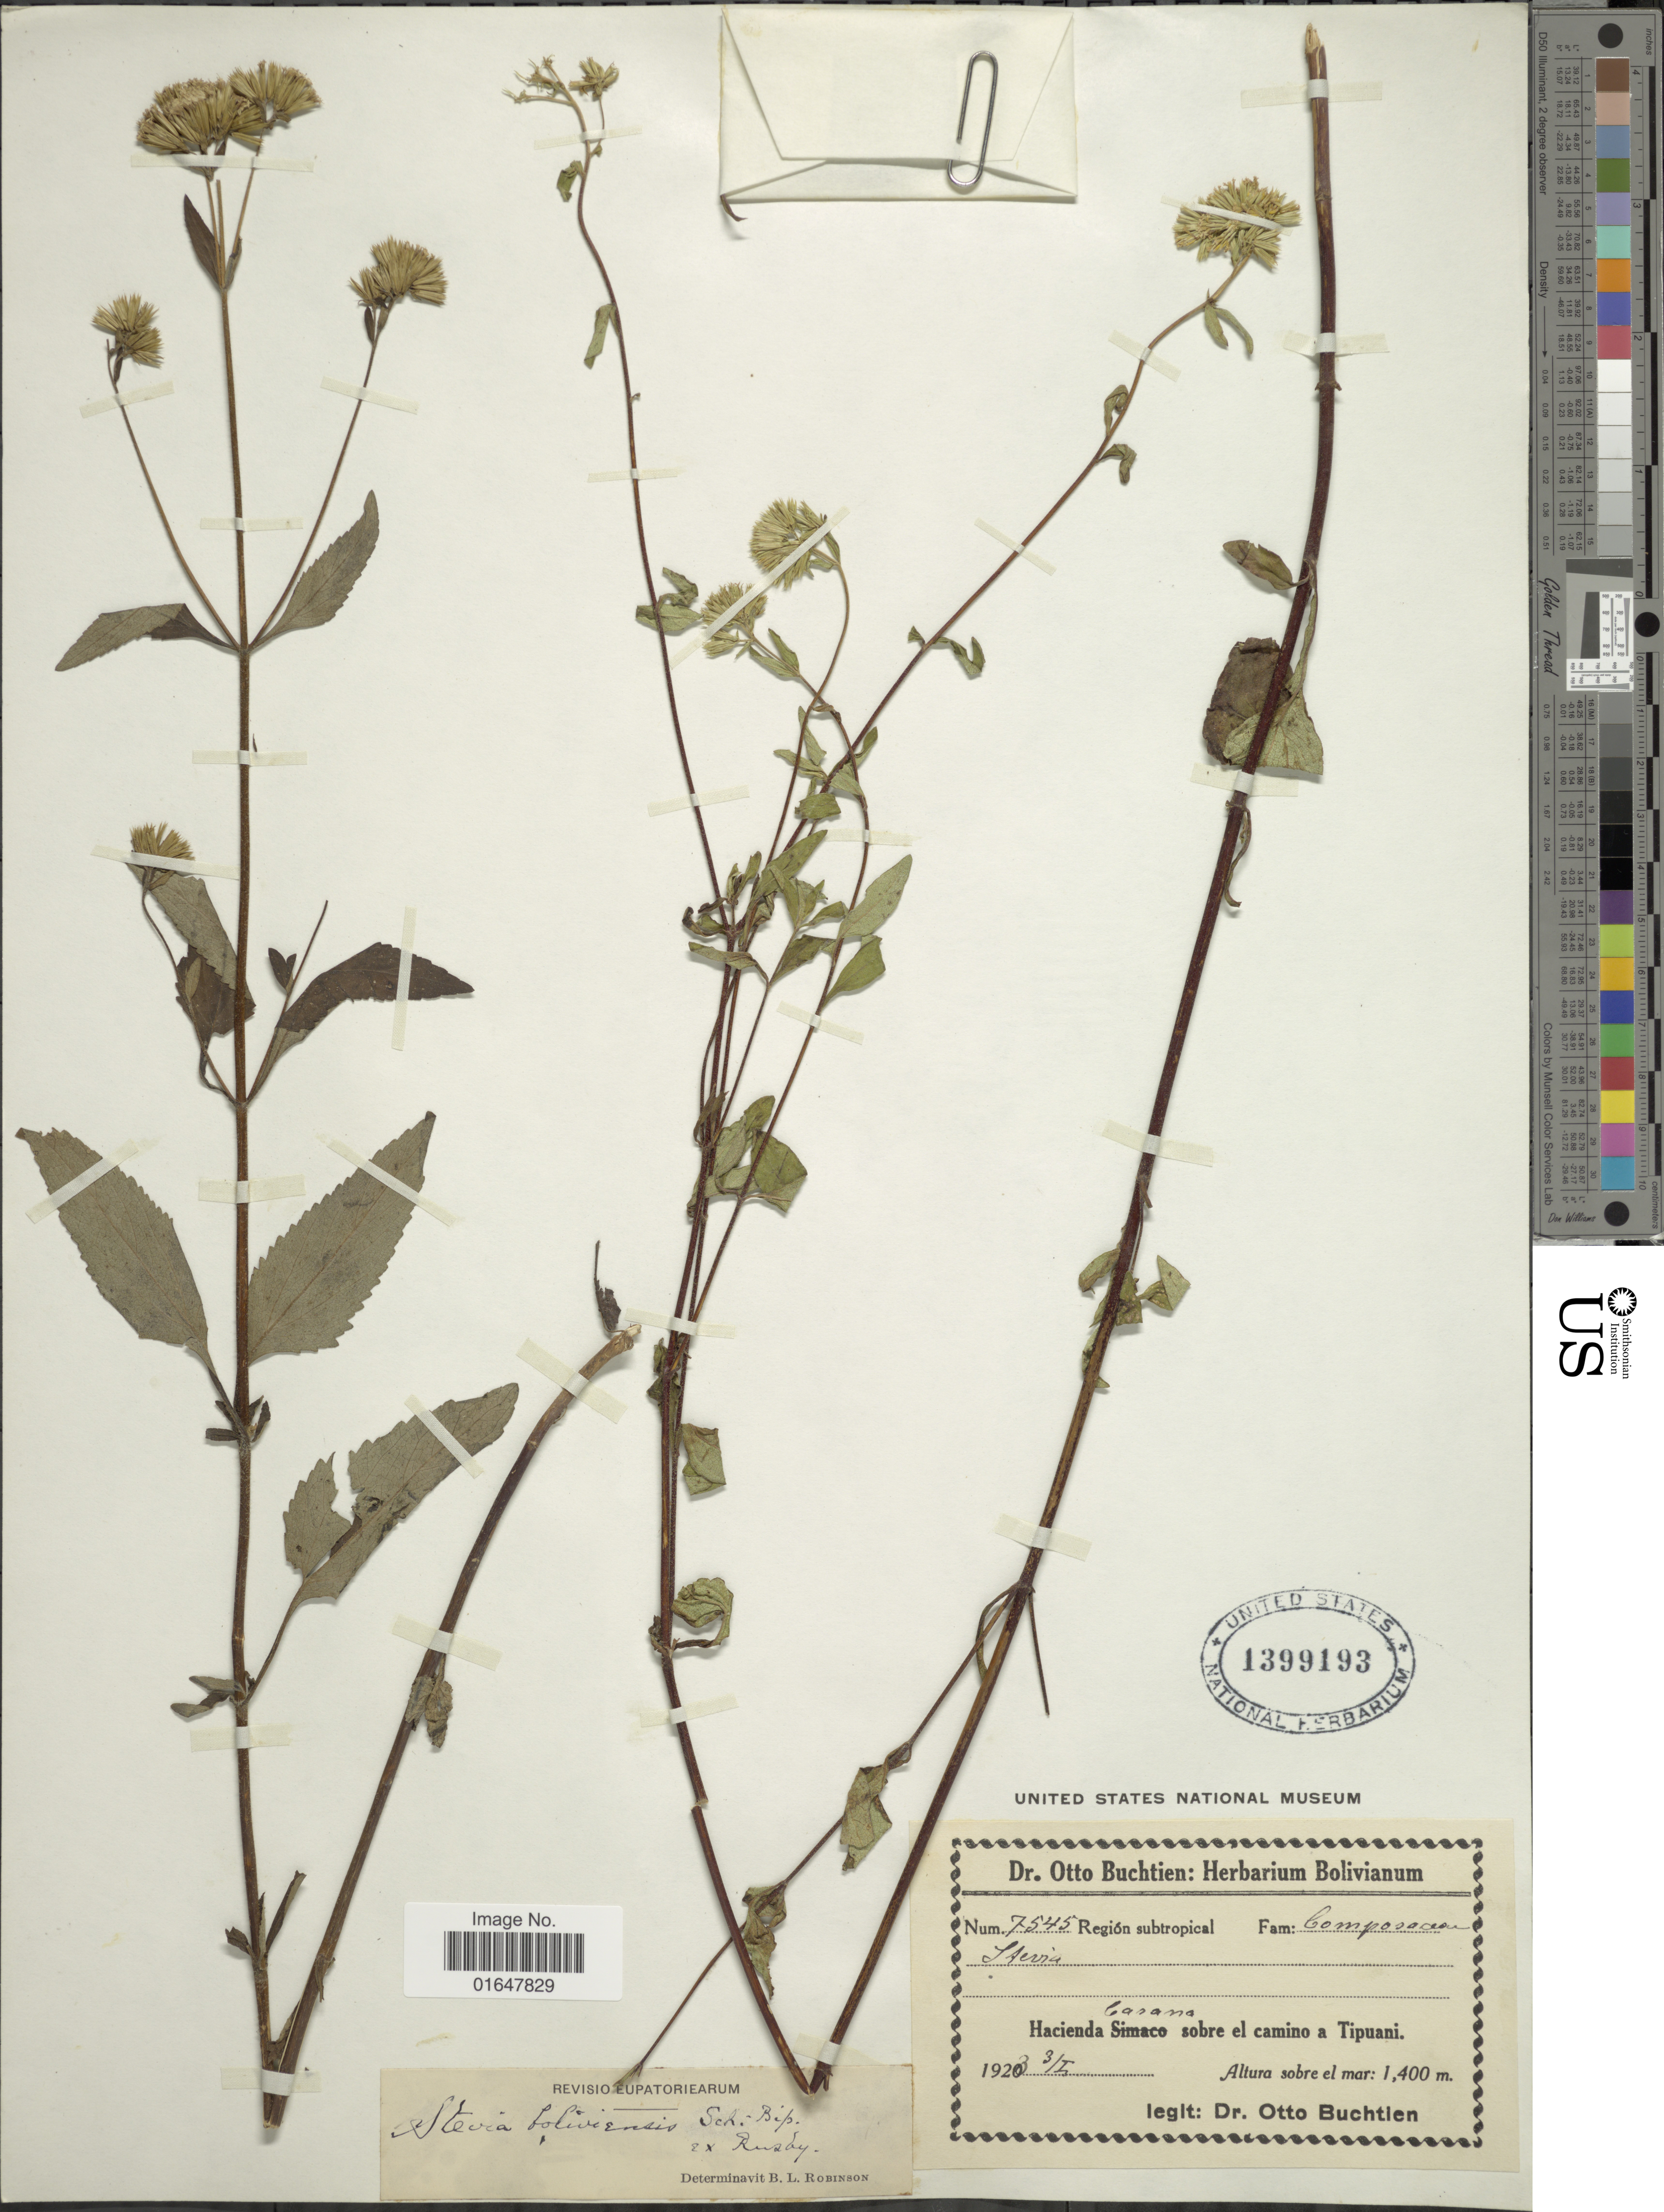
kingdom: Plantae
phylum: Tracheophyta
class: Magnoliopsida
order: Asterales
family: Asteraceae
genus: Stevia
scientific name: Stevia boliviensis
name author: Sch. Bip. ex Rusby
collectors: O. Buchtien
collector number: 7545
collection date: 1923-01-03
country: Bolivia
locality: Hacienda Casana sobre el camino a Tipuani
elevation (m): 1400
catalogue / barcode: US 1399193